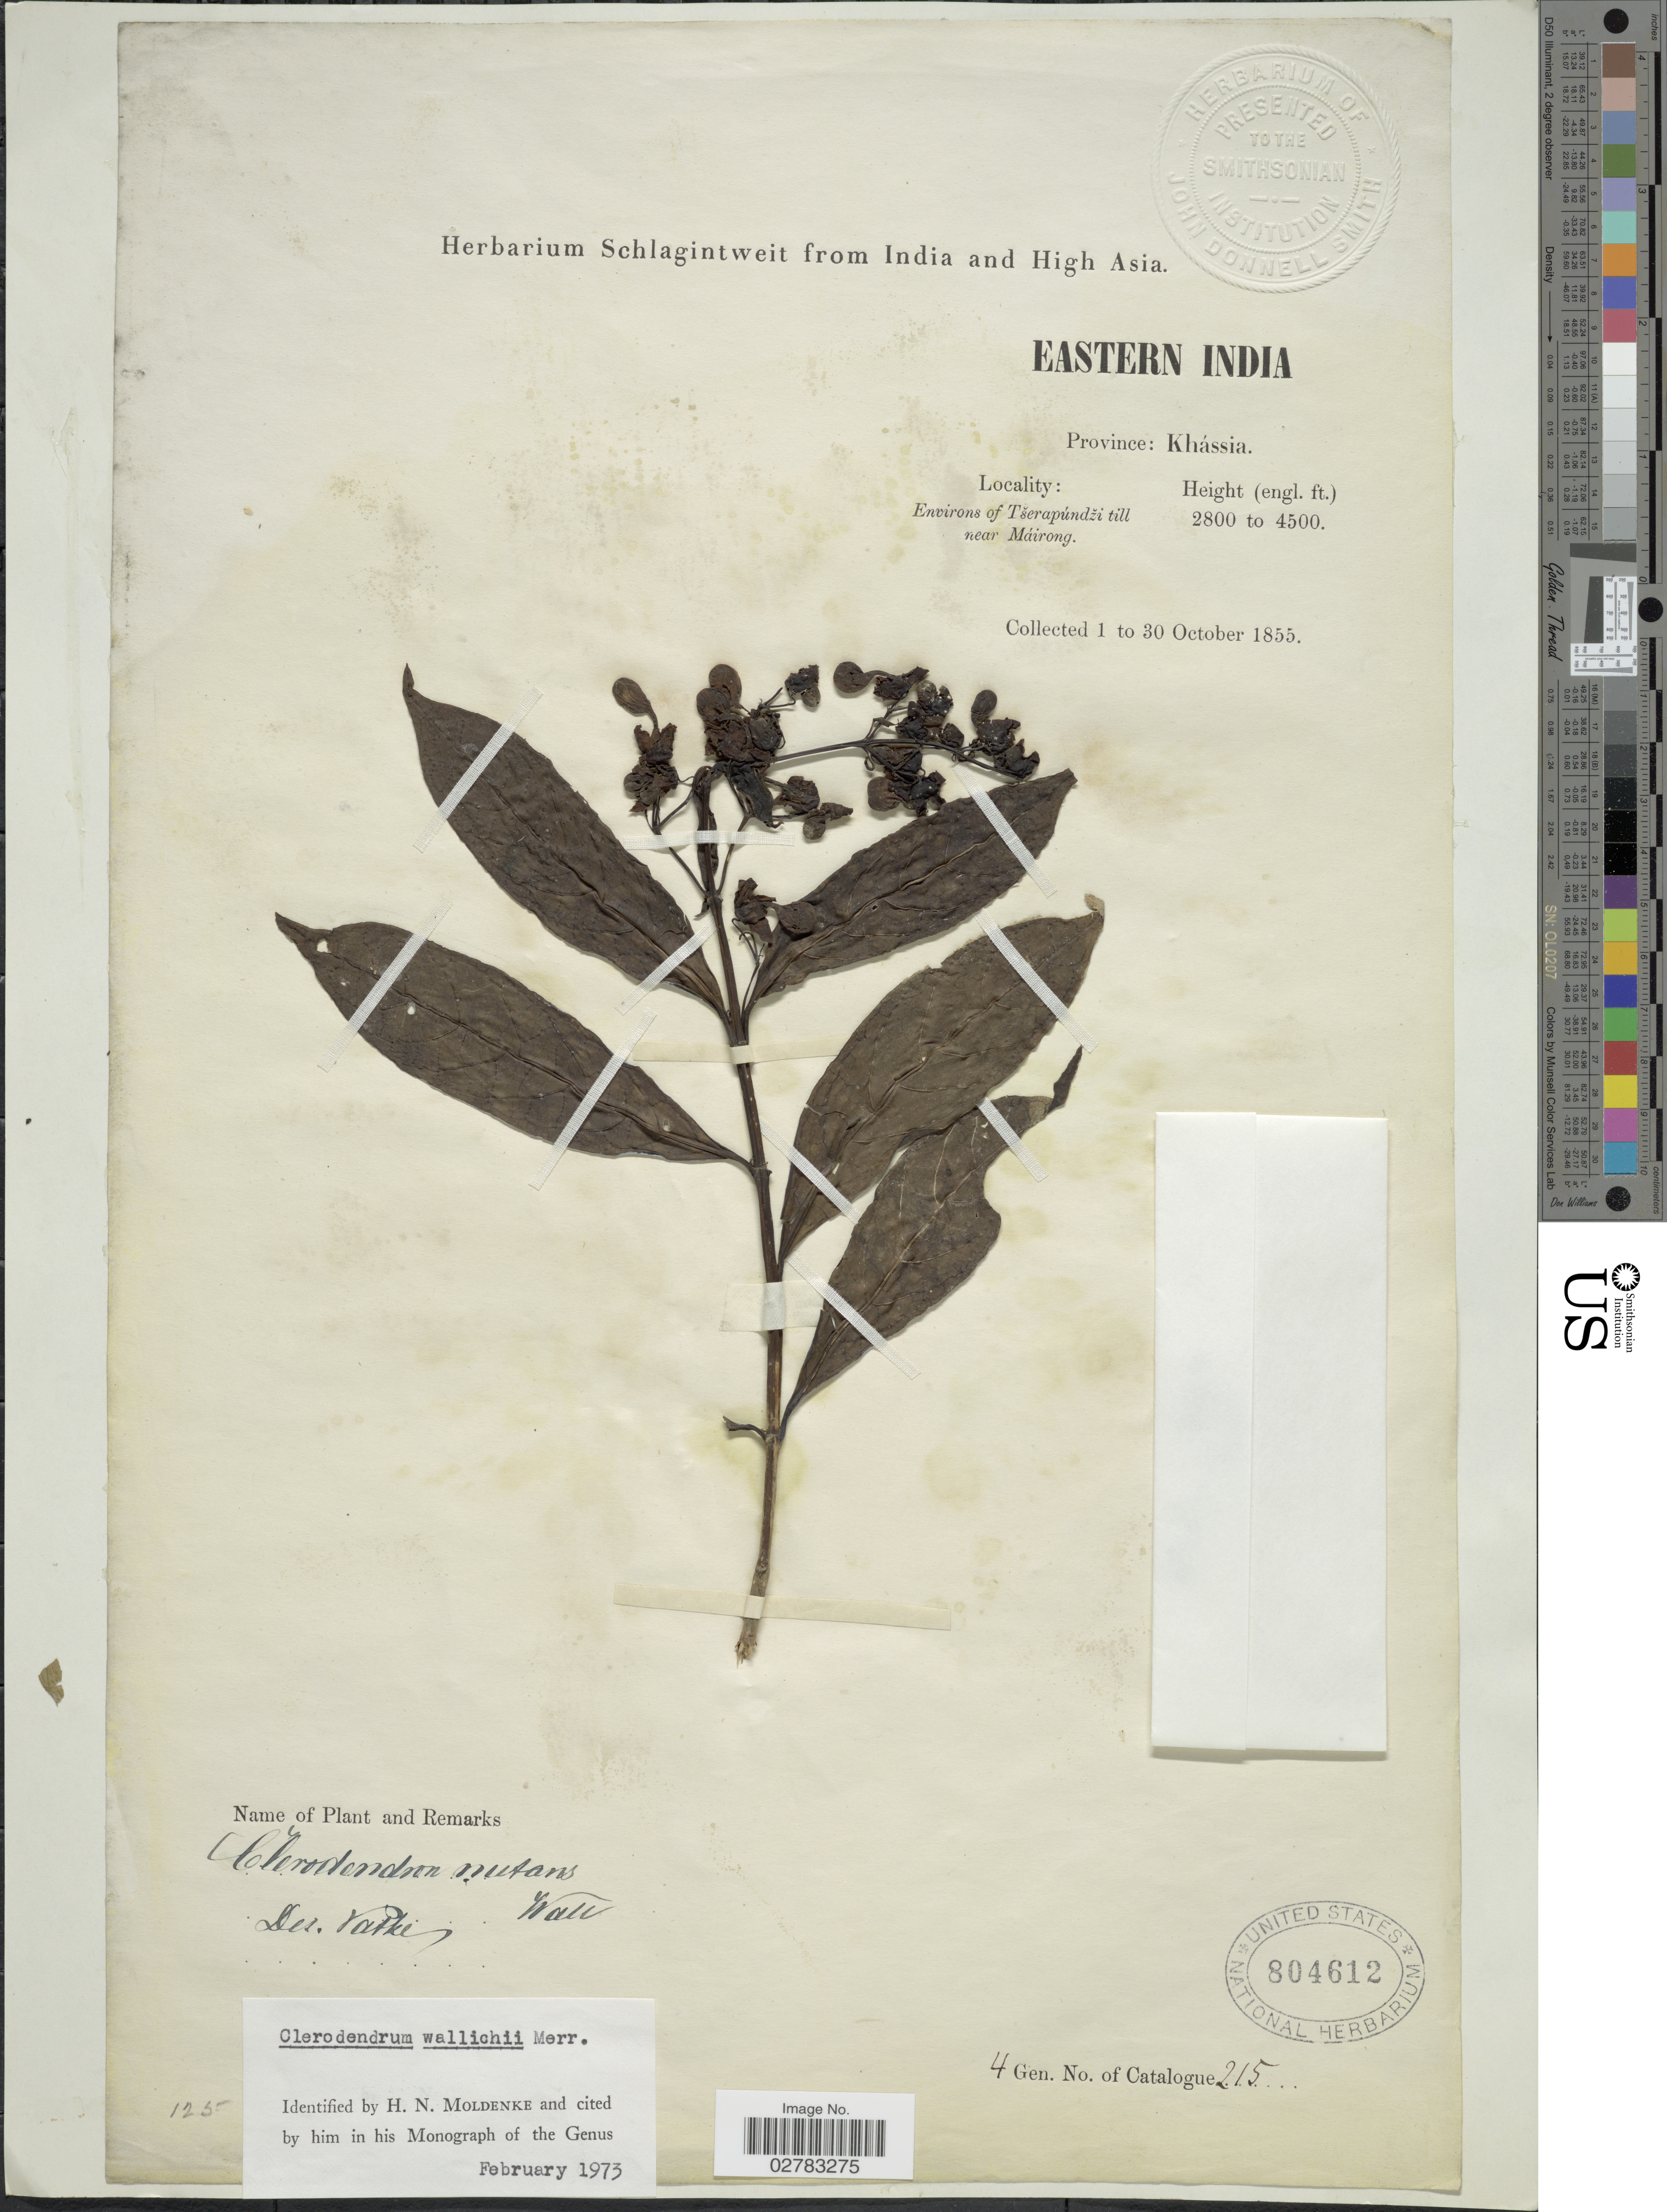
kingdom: Plantae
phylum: Tracheophyta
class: Magnoliopsida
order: Lamiales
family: Lamiaceae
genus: Clerodendrum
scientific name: Clerodendrum wallichii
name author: Merr.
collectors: ex herb. Schlagintweit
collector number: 215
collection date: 1855-10-01/1855-10-30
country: India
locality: Eastern India, Province: Khássia, Environs of Tserapúndzi till near Máirong.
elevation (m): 853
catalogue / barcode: US 804612